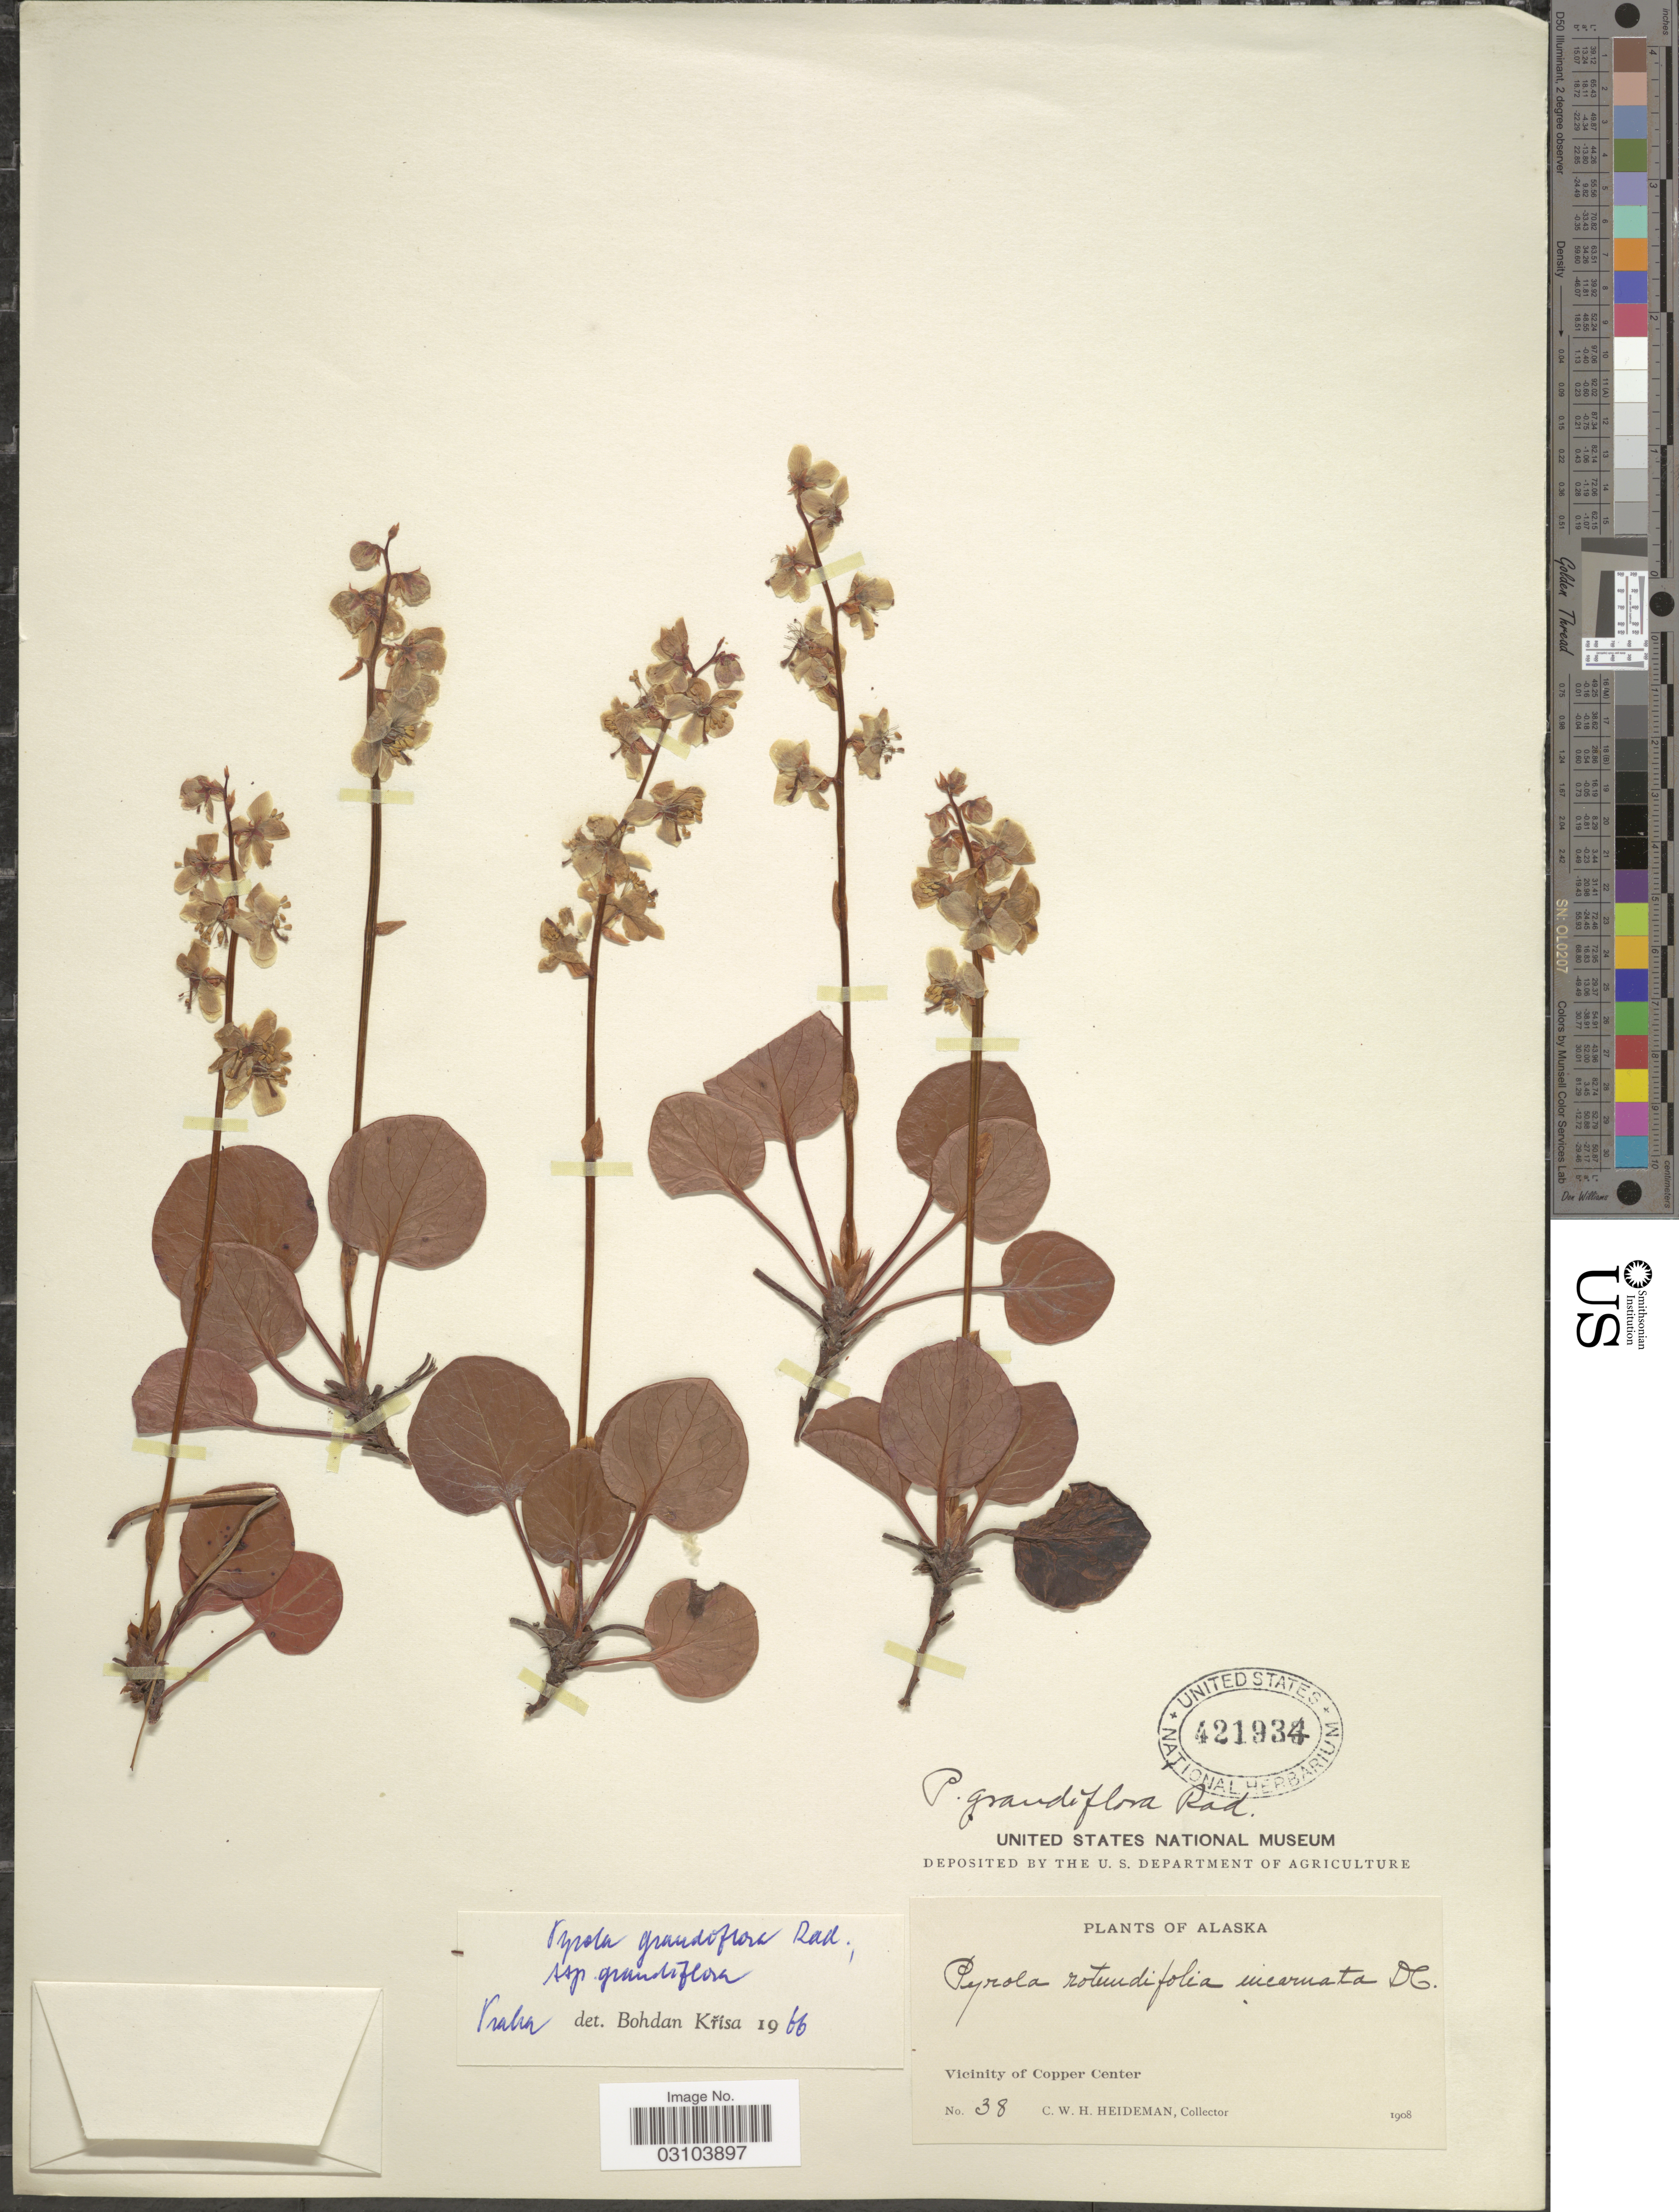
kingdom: Plantae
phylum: Tracheophyta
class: Magnoliopsida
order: Ericales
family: Ericaceae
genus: Pyrola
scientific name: Pyrola grandiflora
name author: Radius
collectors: C. Heideman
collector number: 38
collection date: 1908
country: United States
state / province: Alaska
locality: Vicinity of Copper Center.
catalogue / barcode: US 421934